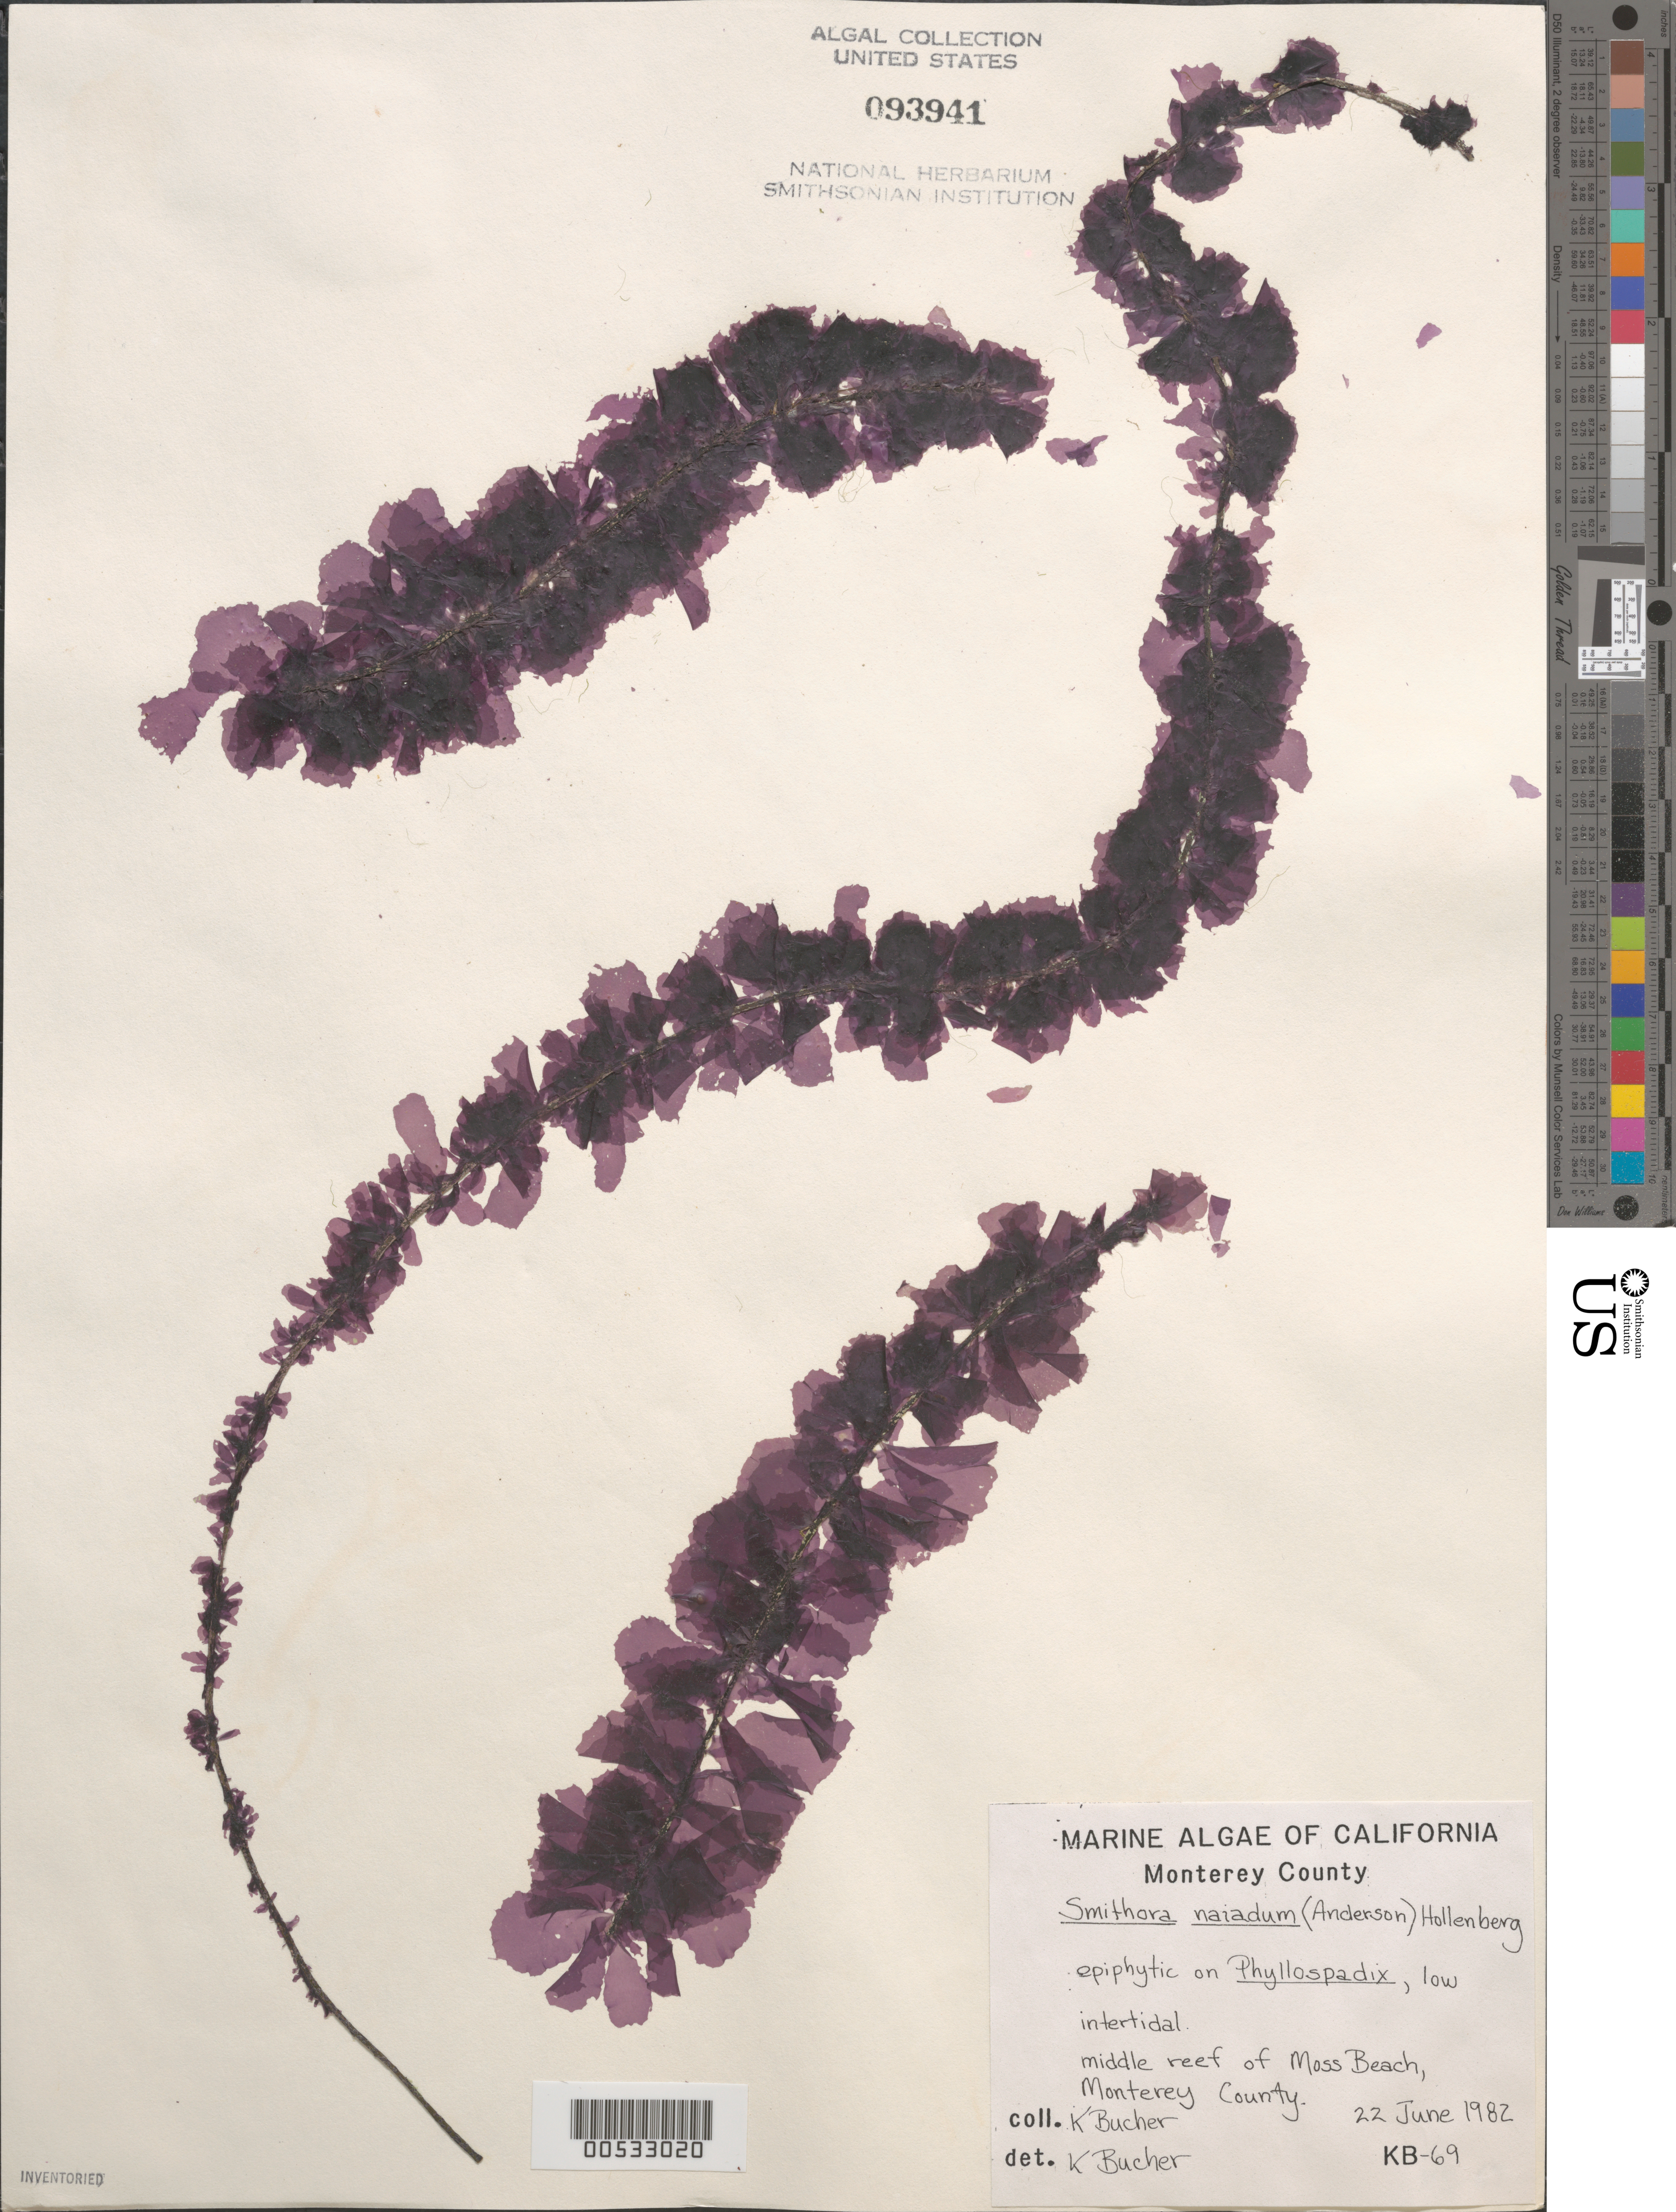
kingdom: Plantae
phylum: Rhodophyta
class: Compsopogonophyceae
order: Erythropeltidales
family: Erythrotrichiaceae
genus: Smithora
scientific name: Smithora naiadum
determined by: Bucher, Katina E.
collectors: K. E. Bucher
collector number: KB-69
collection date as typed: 22 Jun 1982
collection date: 1982-06-22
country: United States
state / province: California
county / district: Monterey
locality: Middle Reef of Moss Beach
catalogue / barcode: US 93941